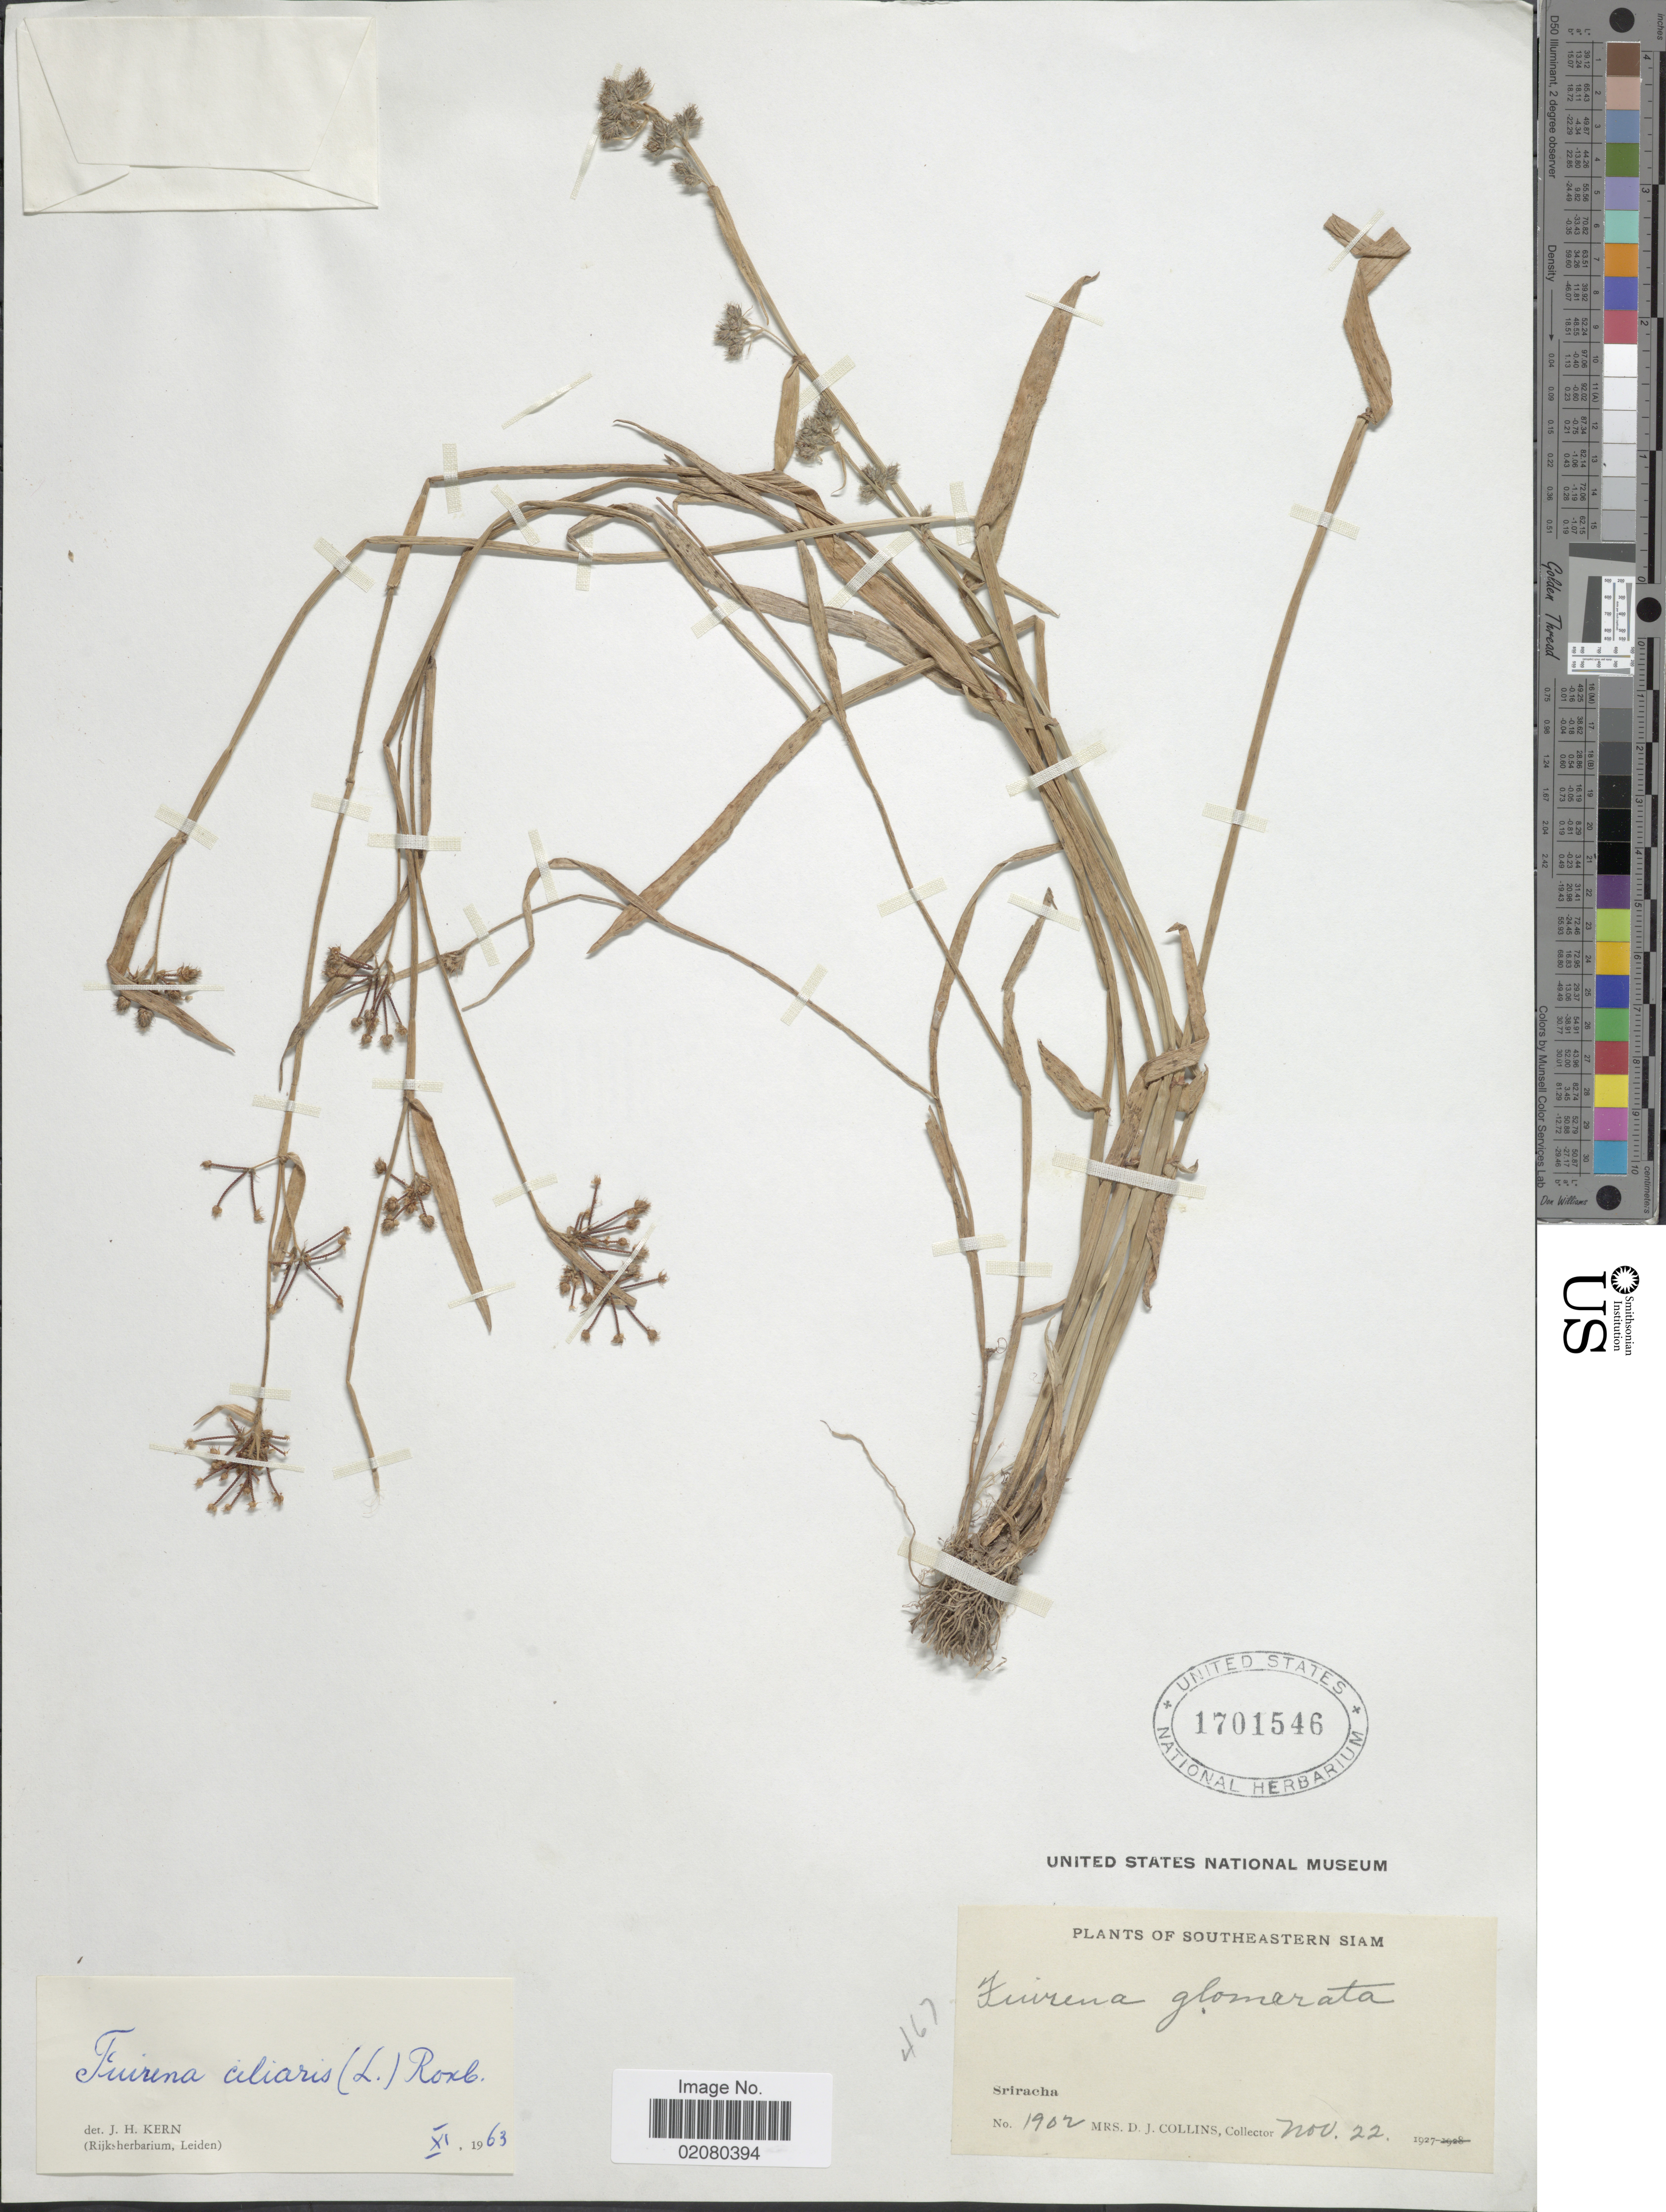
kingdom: Plantae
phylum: Tracheophyta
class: Liliopsida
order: Poales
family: Cyperaceae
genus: Fuirena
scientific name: Fuirena ciliaris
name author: (L.) Roxb.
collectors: Mrs. D. J. Collins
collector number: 1902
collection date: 1927-11-22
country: Thailand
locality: Southeastern Siam, Sriracha.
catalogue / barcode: US 1701546